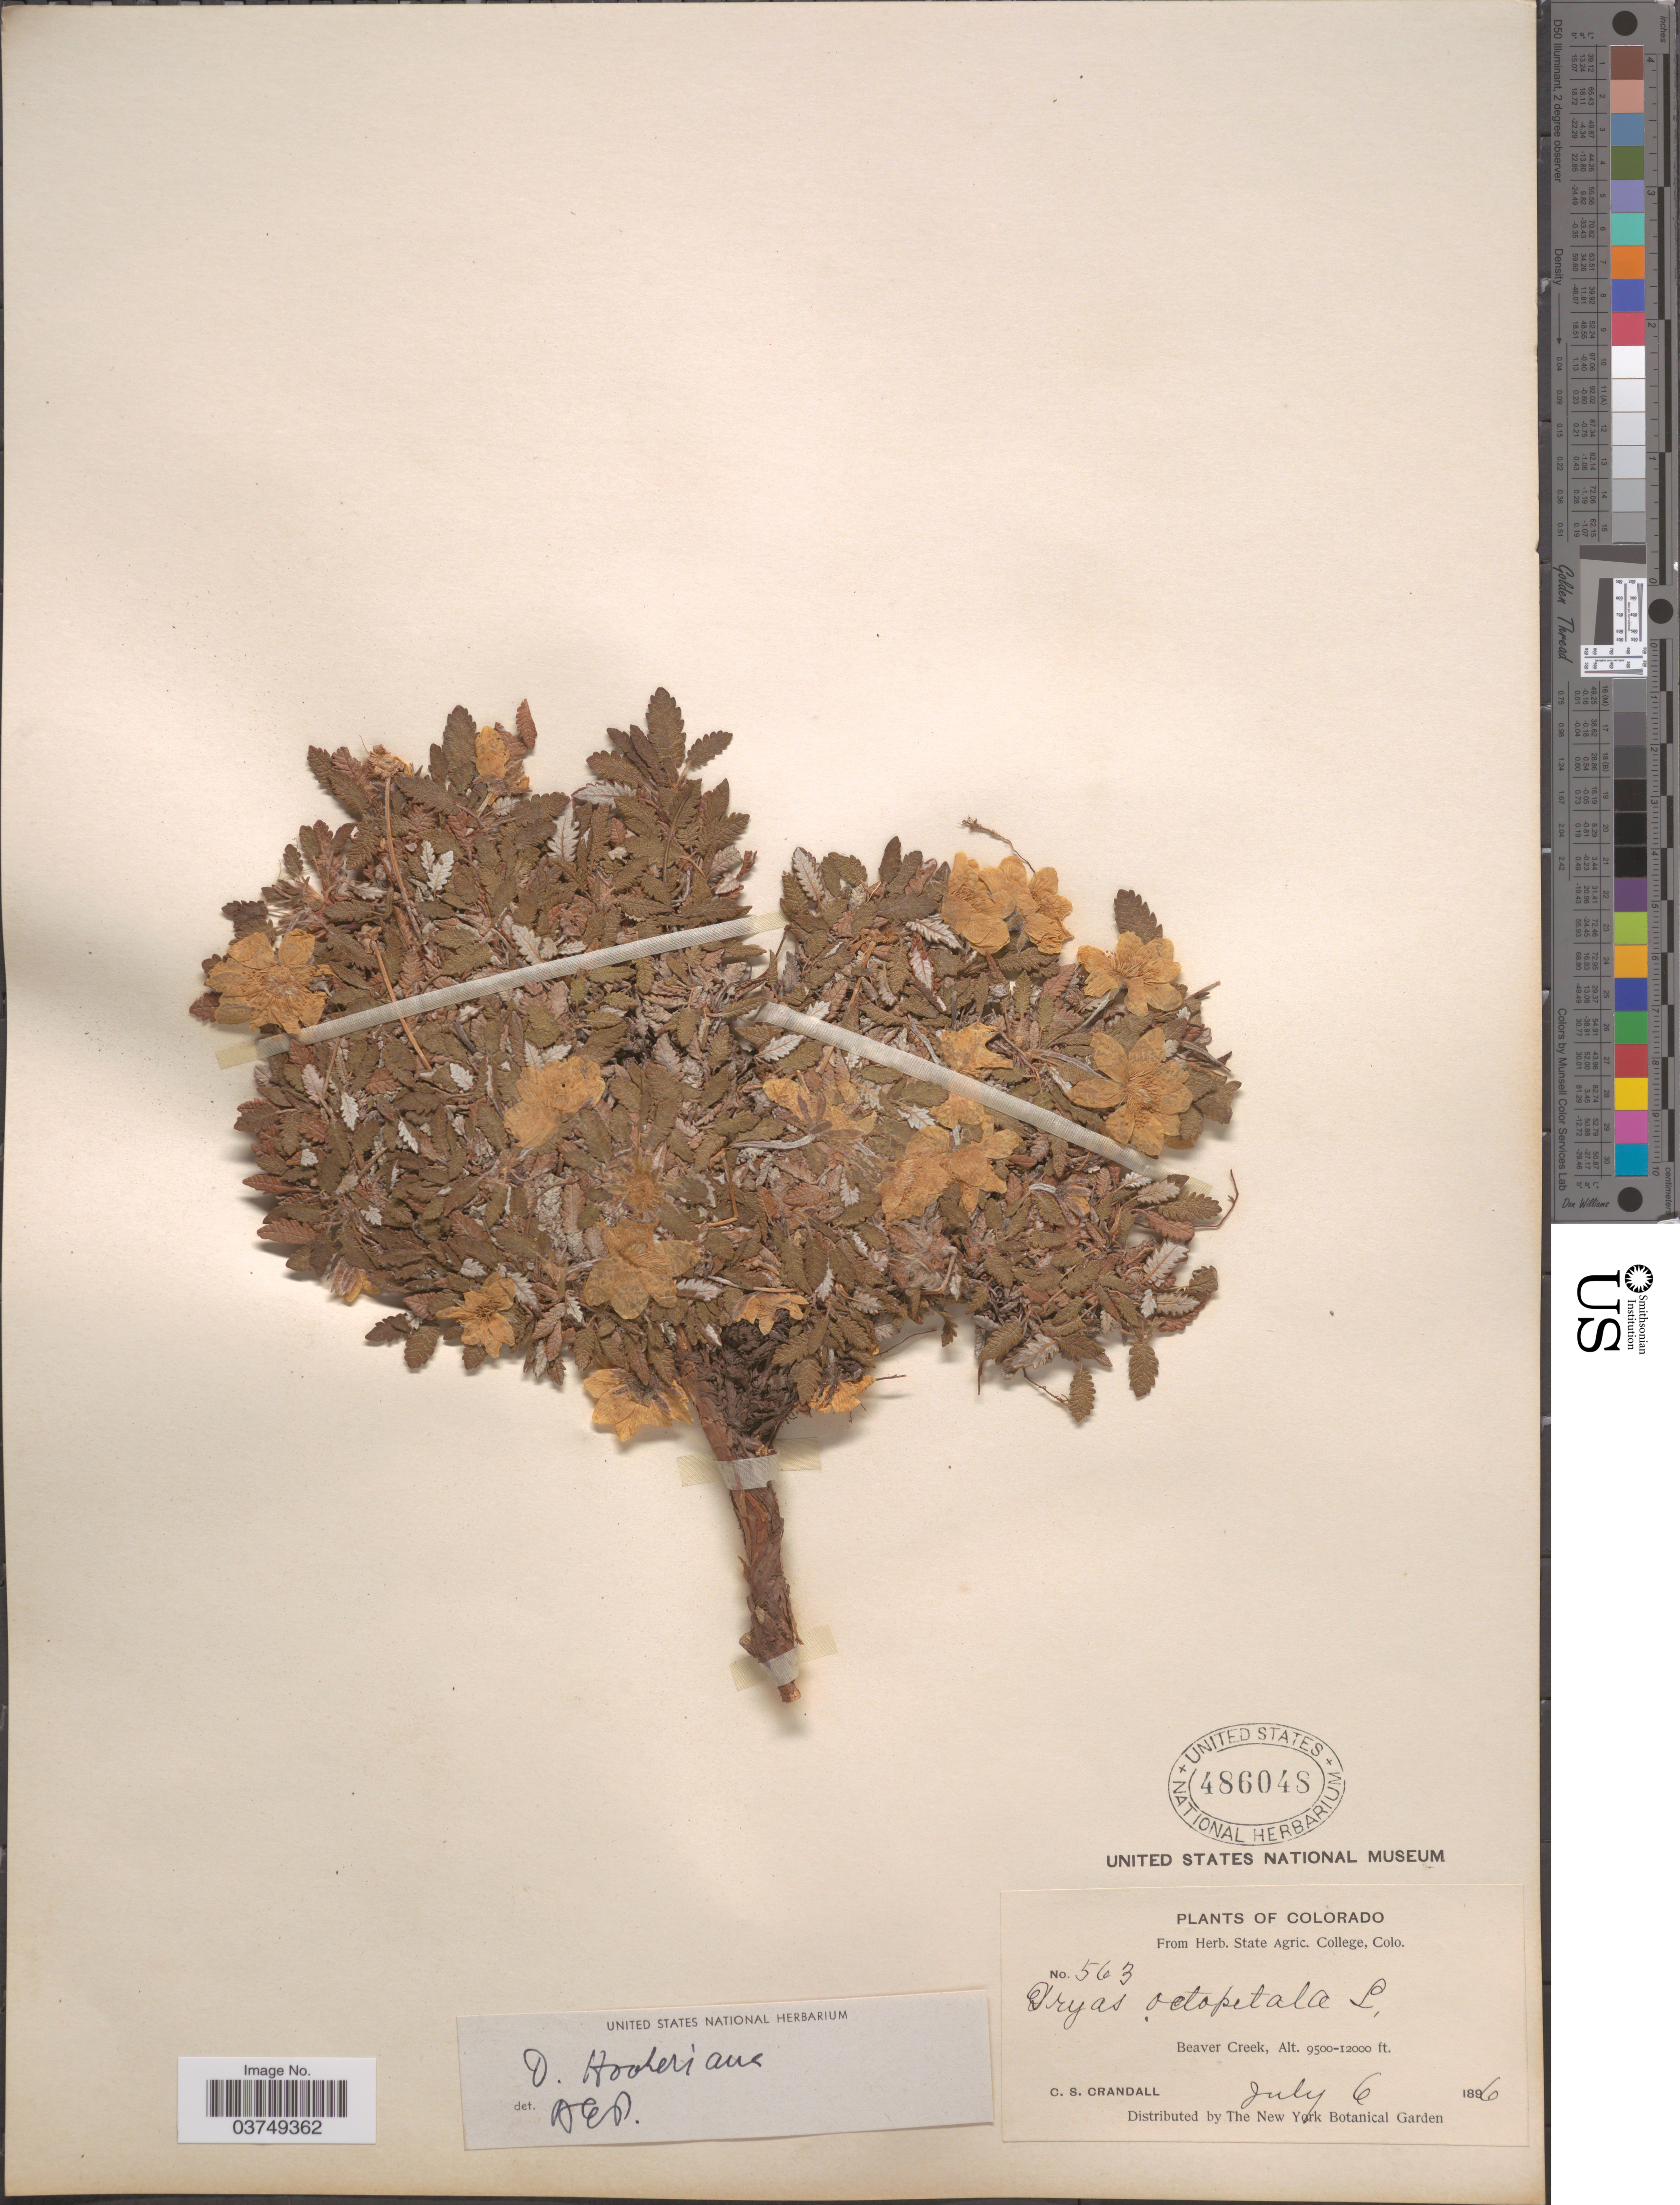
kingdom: Plantae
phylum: Tracheophyta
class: Magnoliopsida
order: Rosales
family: Rosaceae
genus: Dryas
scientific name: Dryas hookeriana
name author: Juz.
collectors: C. Crandall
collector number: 563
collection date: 1896-07-06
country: United States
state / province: Colorado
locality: Beaver Creek.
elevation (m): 2896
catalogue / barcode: US 486048